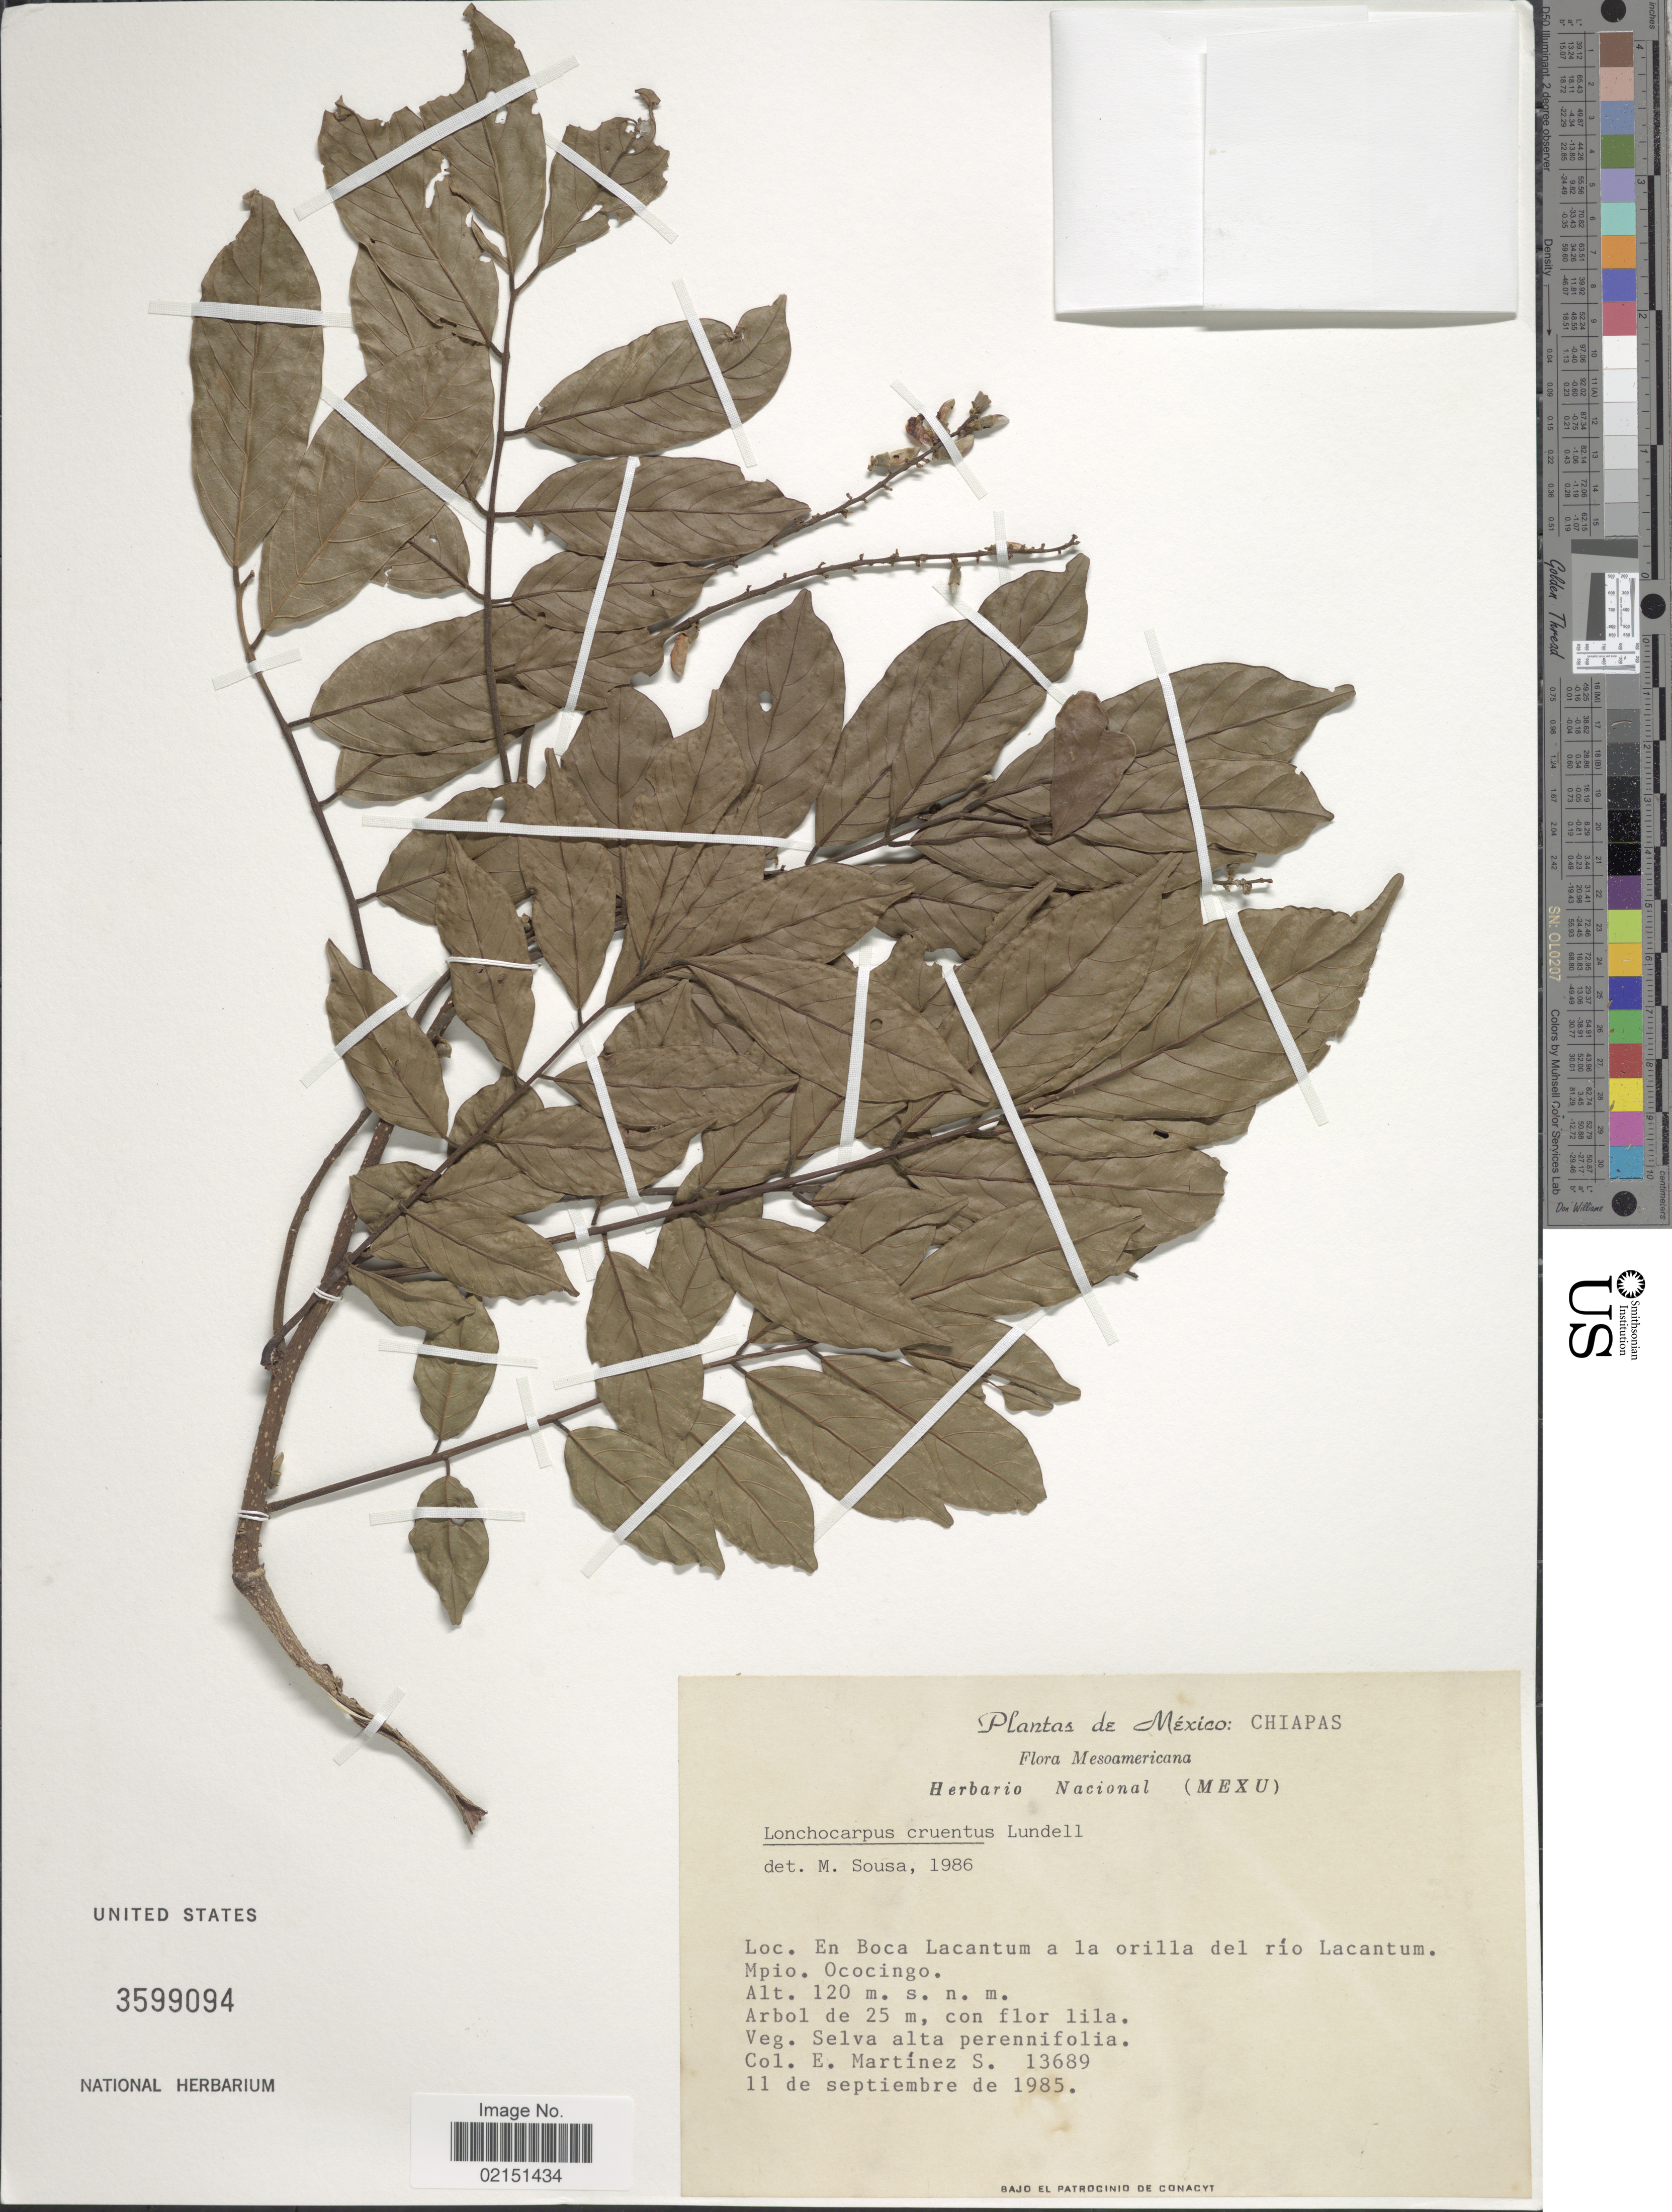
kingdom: Plantae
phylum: Tracheophyta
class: Magnoliopsida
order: Fabales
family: Fabaceae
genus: Lonchocarpus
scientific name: Lonchocarpus cruentus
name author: Lundell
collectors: E. M. Martínez S.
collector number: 13689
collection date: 1985-09-11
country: Mexico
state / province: Chiapas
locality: En Boca Lacantum a la orilla del rio Lacantum, Mpio. Ococingo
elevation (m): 120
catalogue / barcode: US 3599094